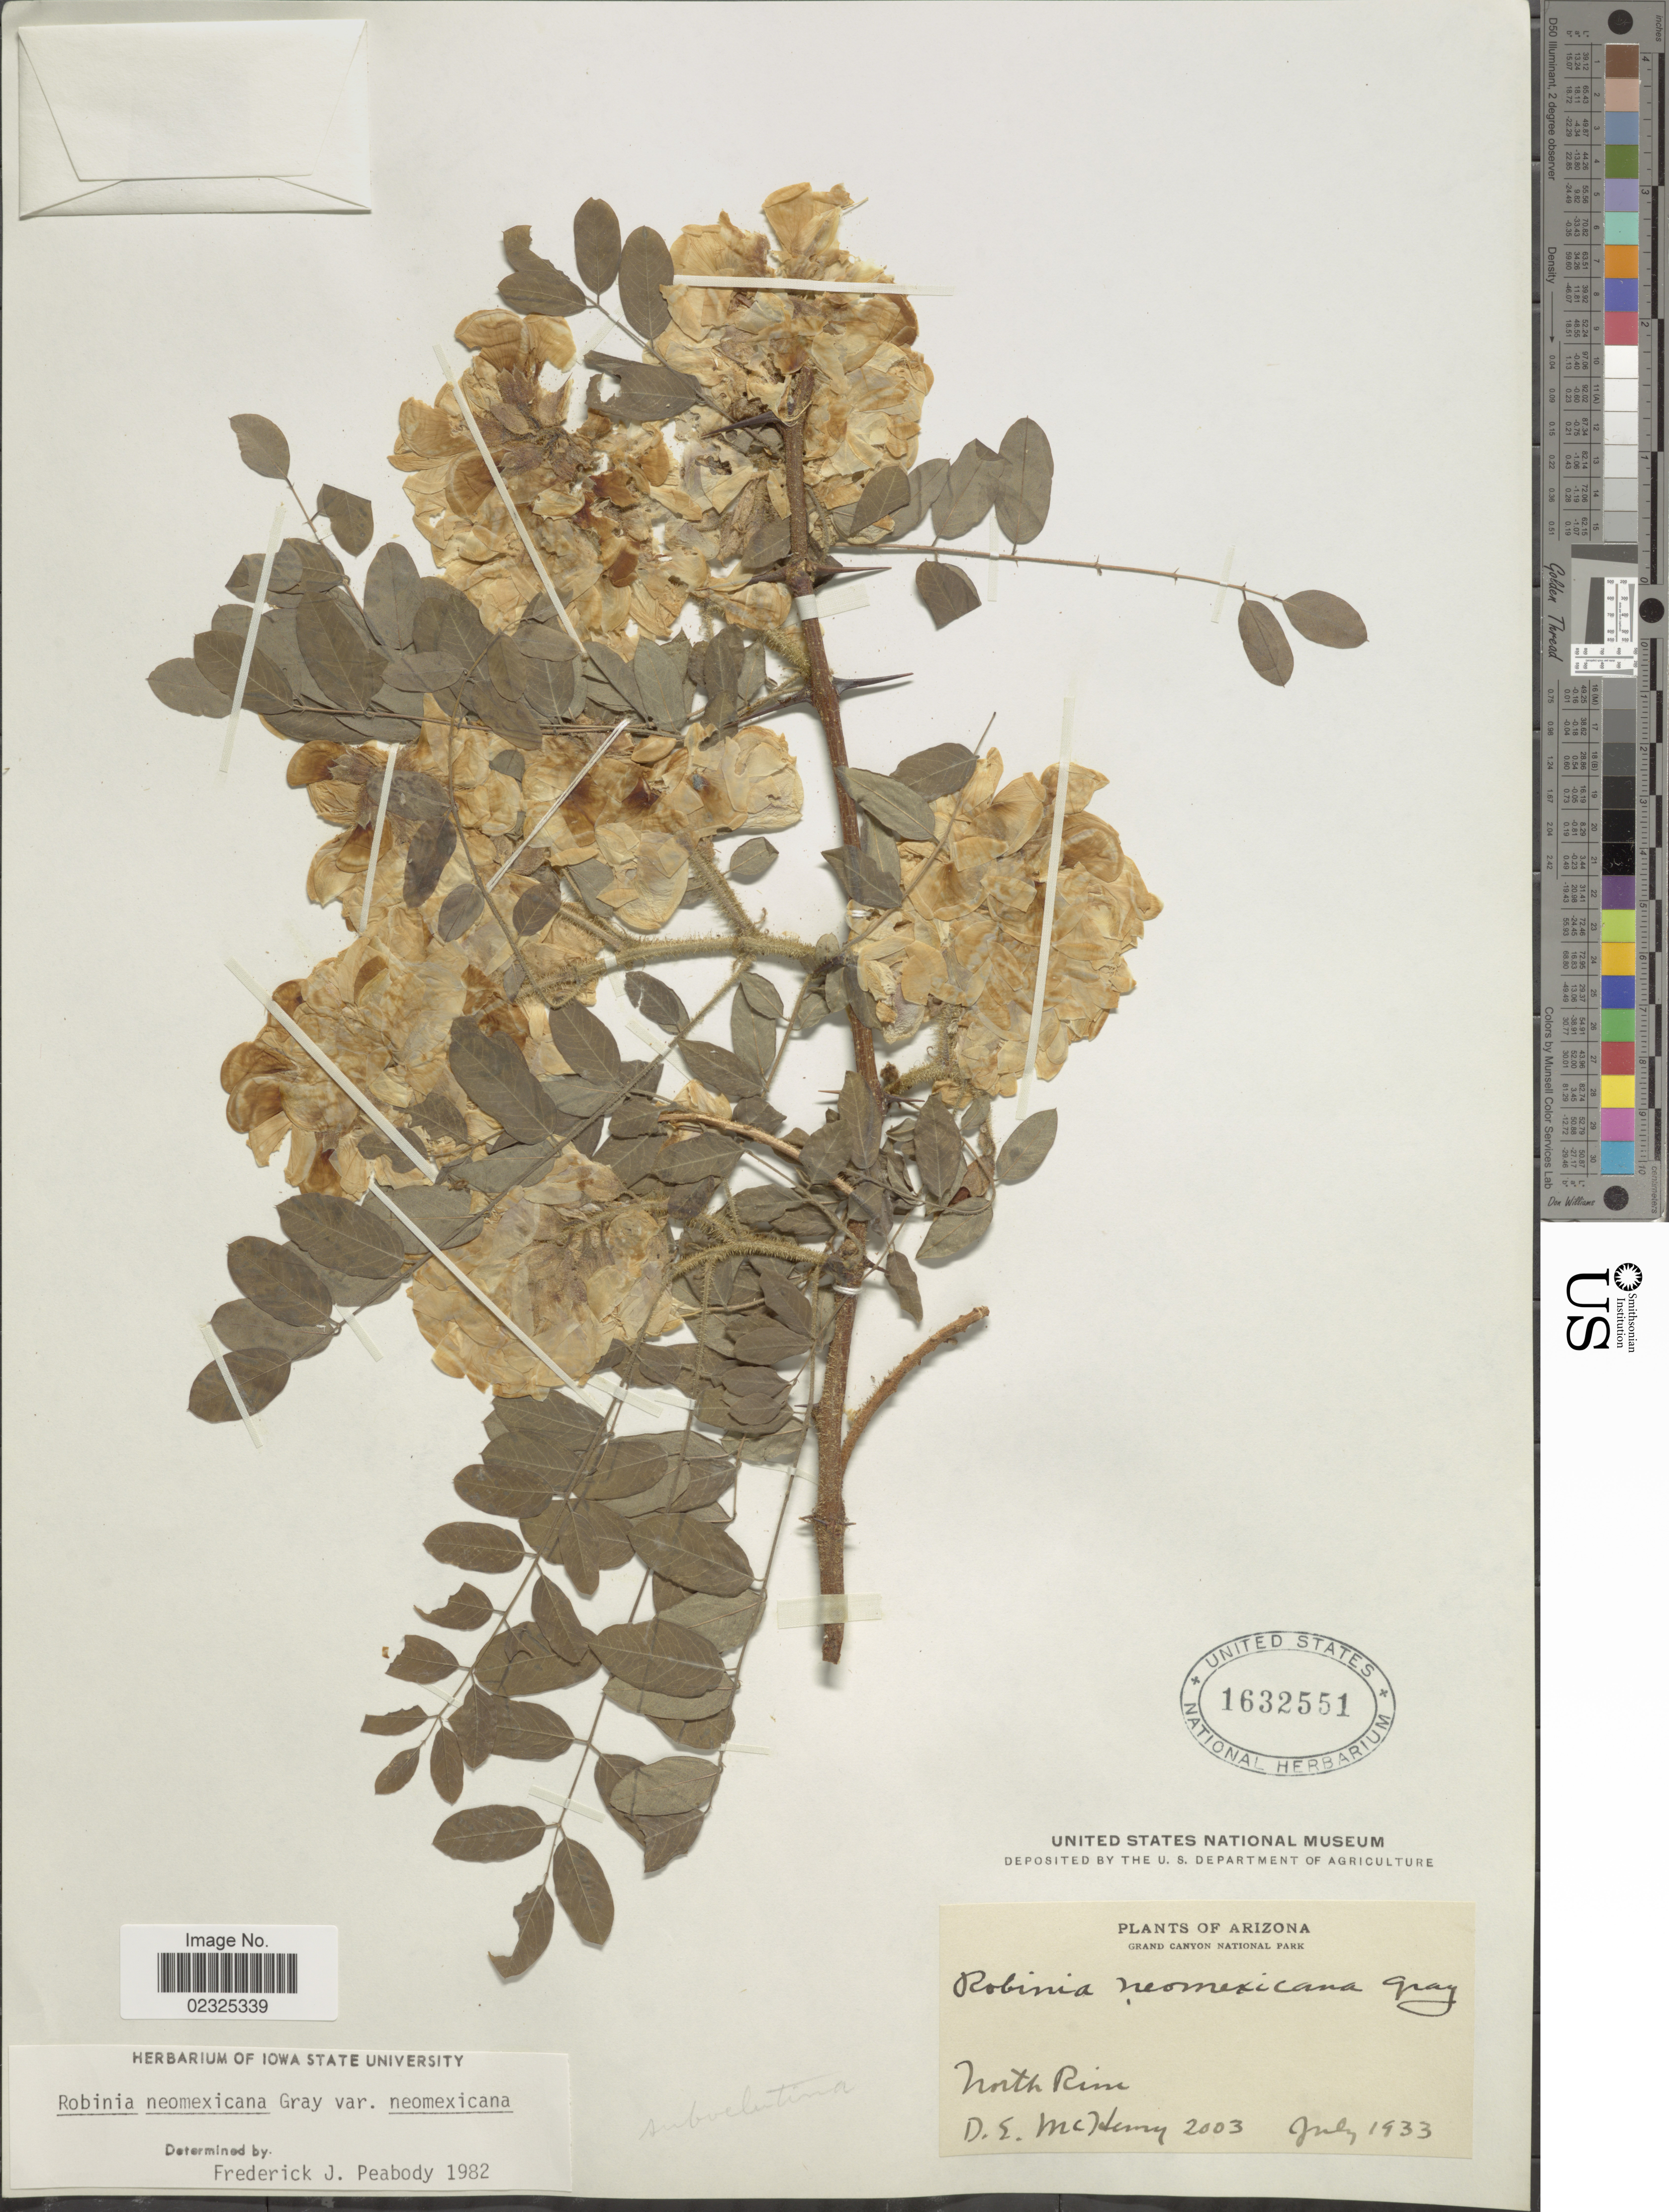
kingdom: Plantae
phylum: Tracheophyta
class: Magnoliopsida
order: Fabales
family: Fabaceae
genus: Robinia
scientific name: Robinia neomexicana var. neomexicana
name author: A. Gray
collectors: D. McHenry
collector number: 2003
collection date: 1933-07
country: United States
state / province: Arizona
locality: Grand Canyon National Park, North Rim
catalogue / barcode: US 1632551